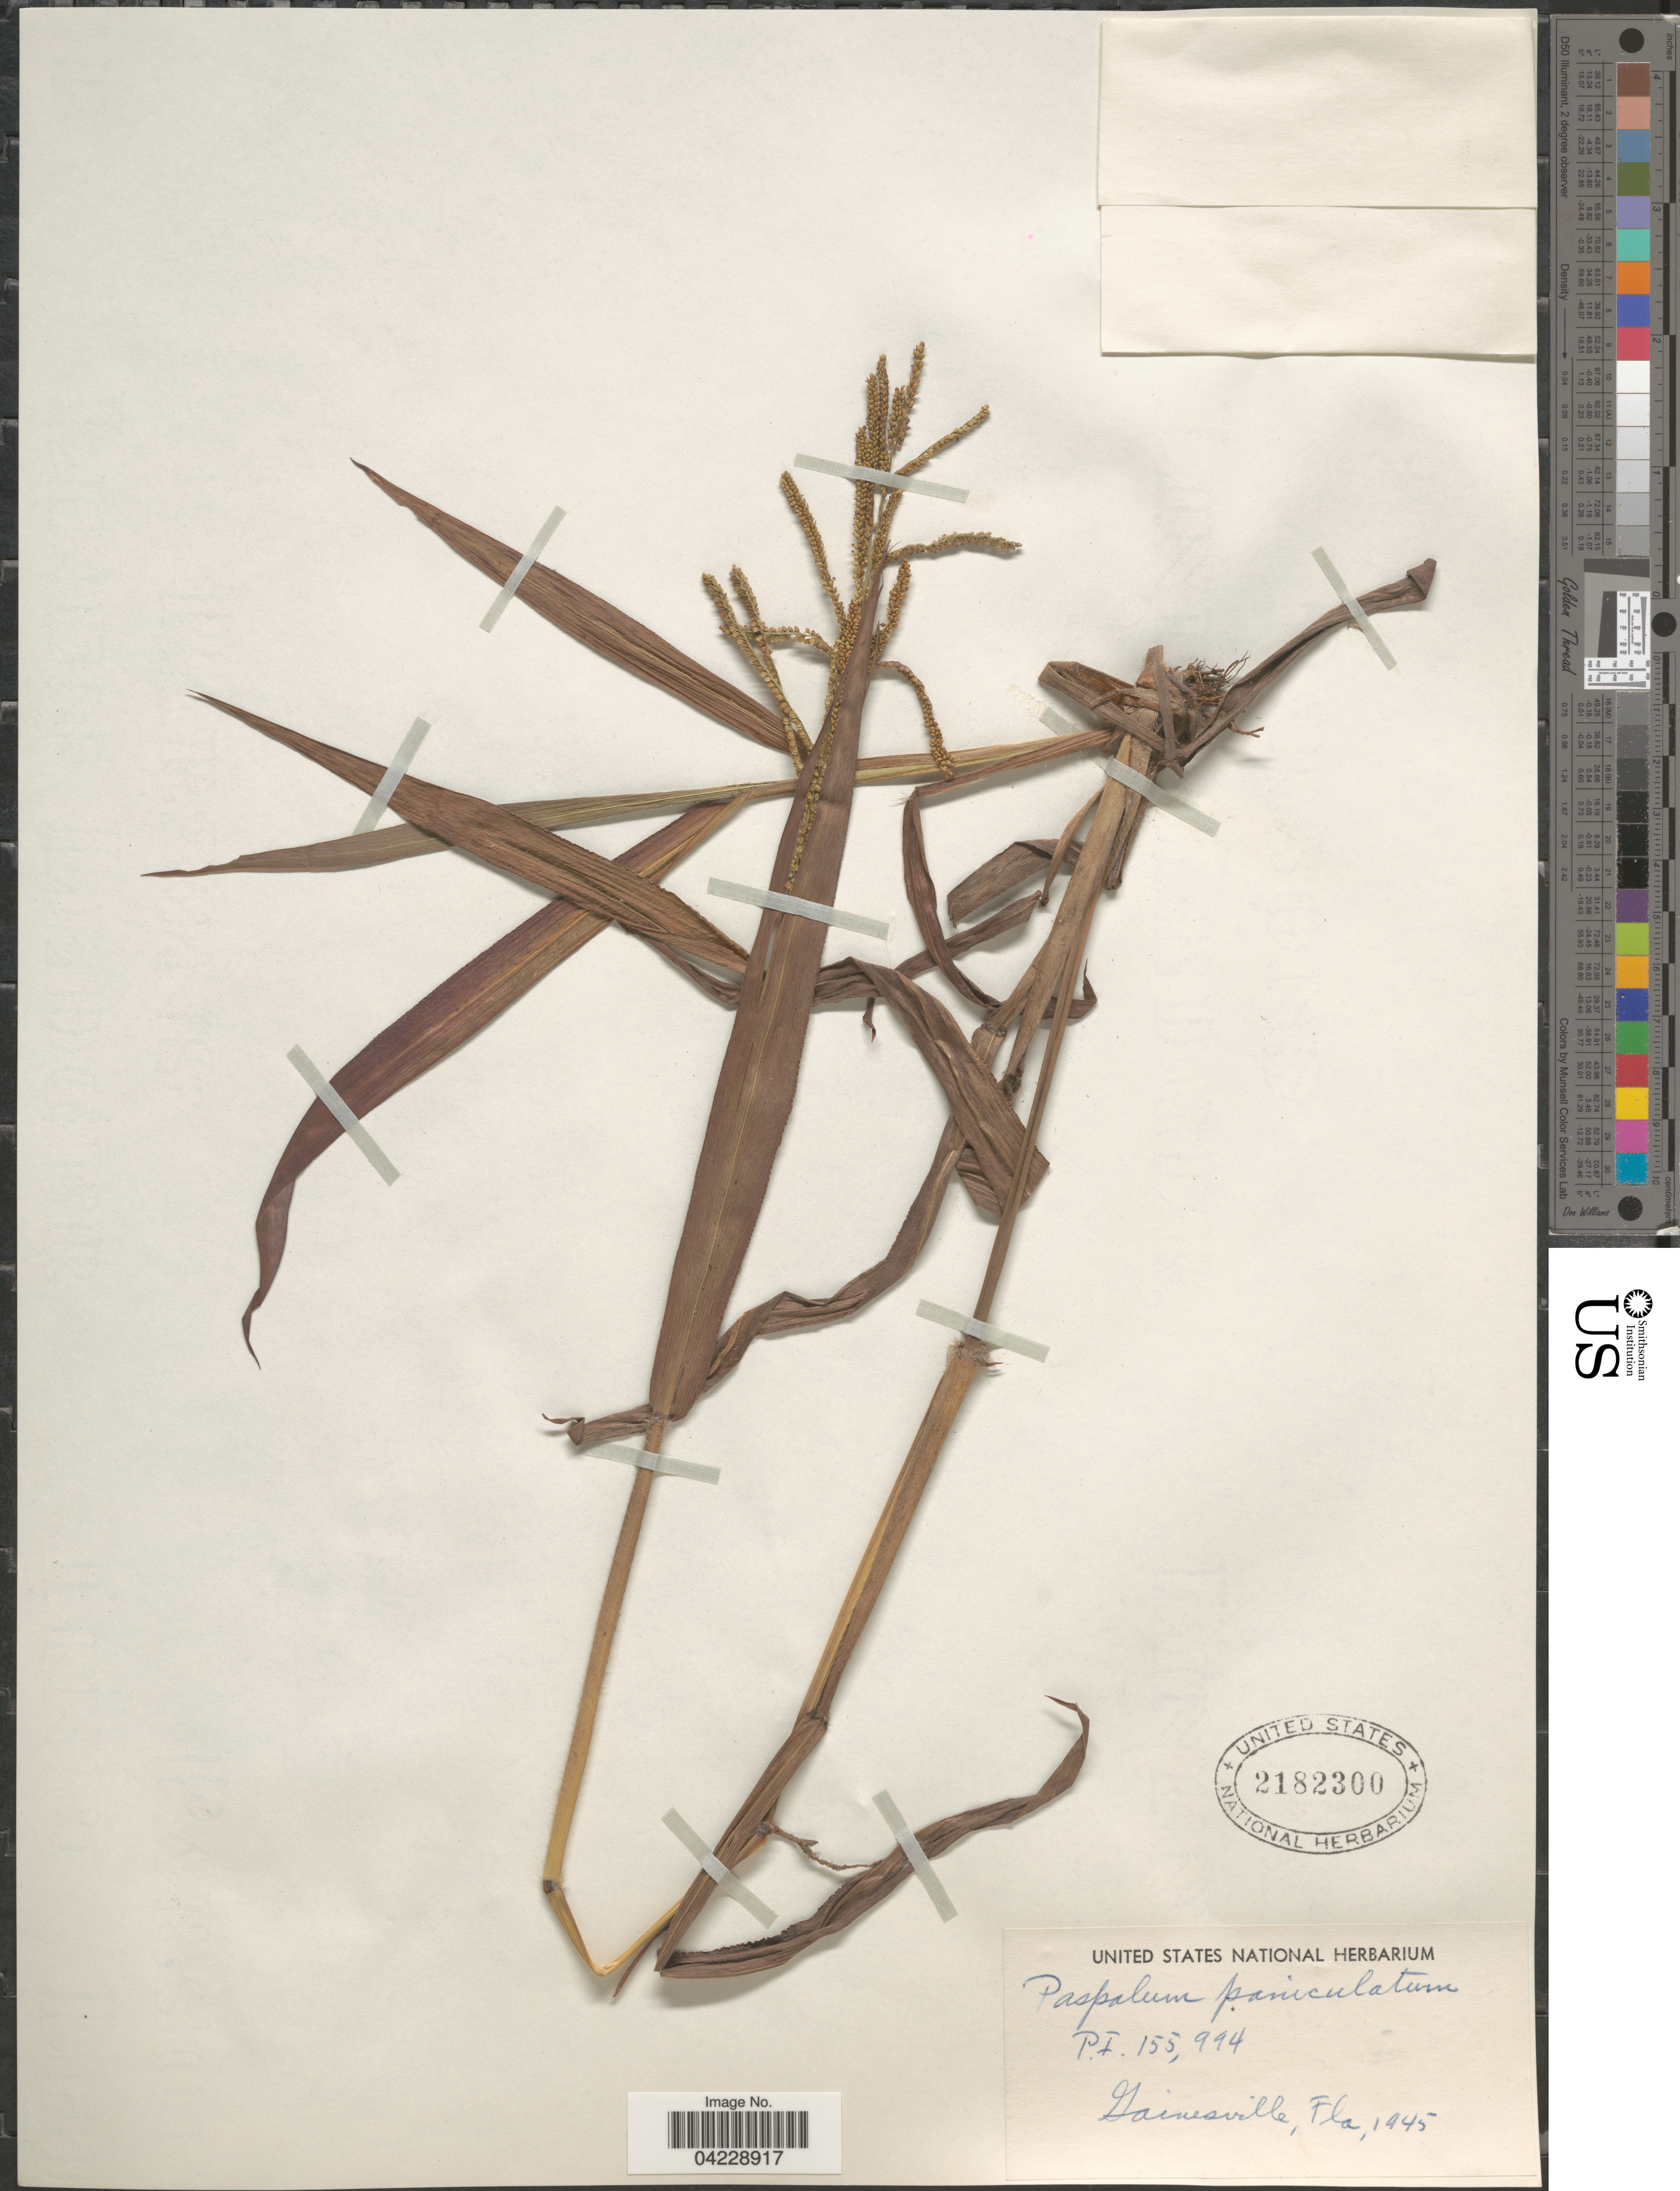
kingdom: Plantae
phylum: Tracheophyta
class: Liliopsida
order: Poales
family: Poaceae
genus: Paspalum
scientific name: Paspalum paniculatum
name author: L.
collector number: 155994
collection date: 1945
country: United States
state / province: Florida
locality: Gainesville.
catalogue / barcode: US 2182300